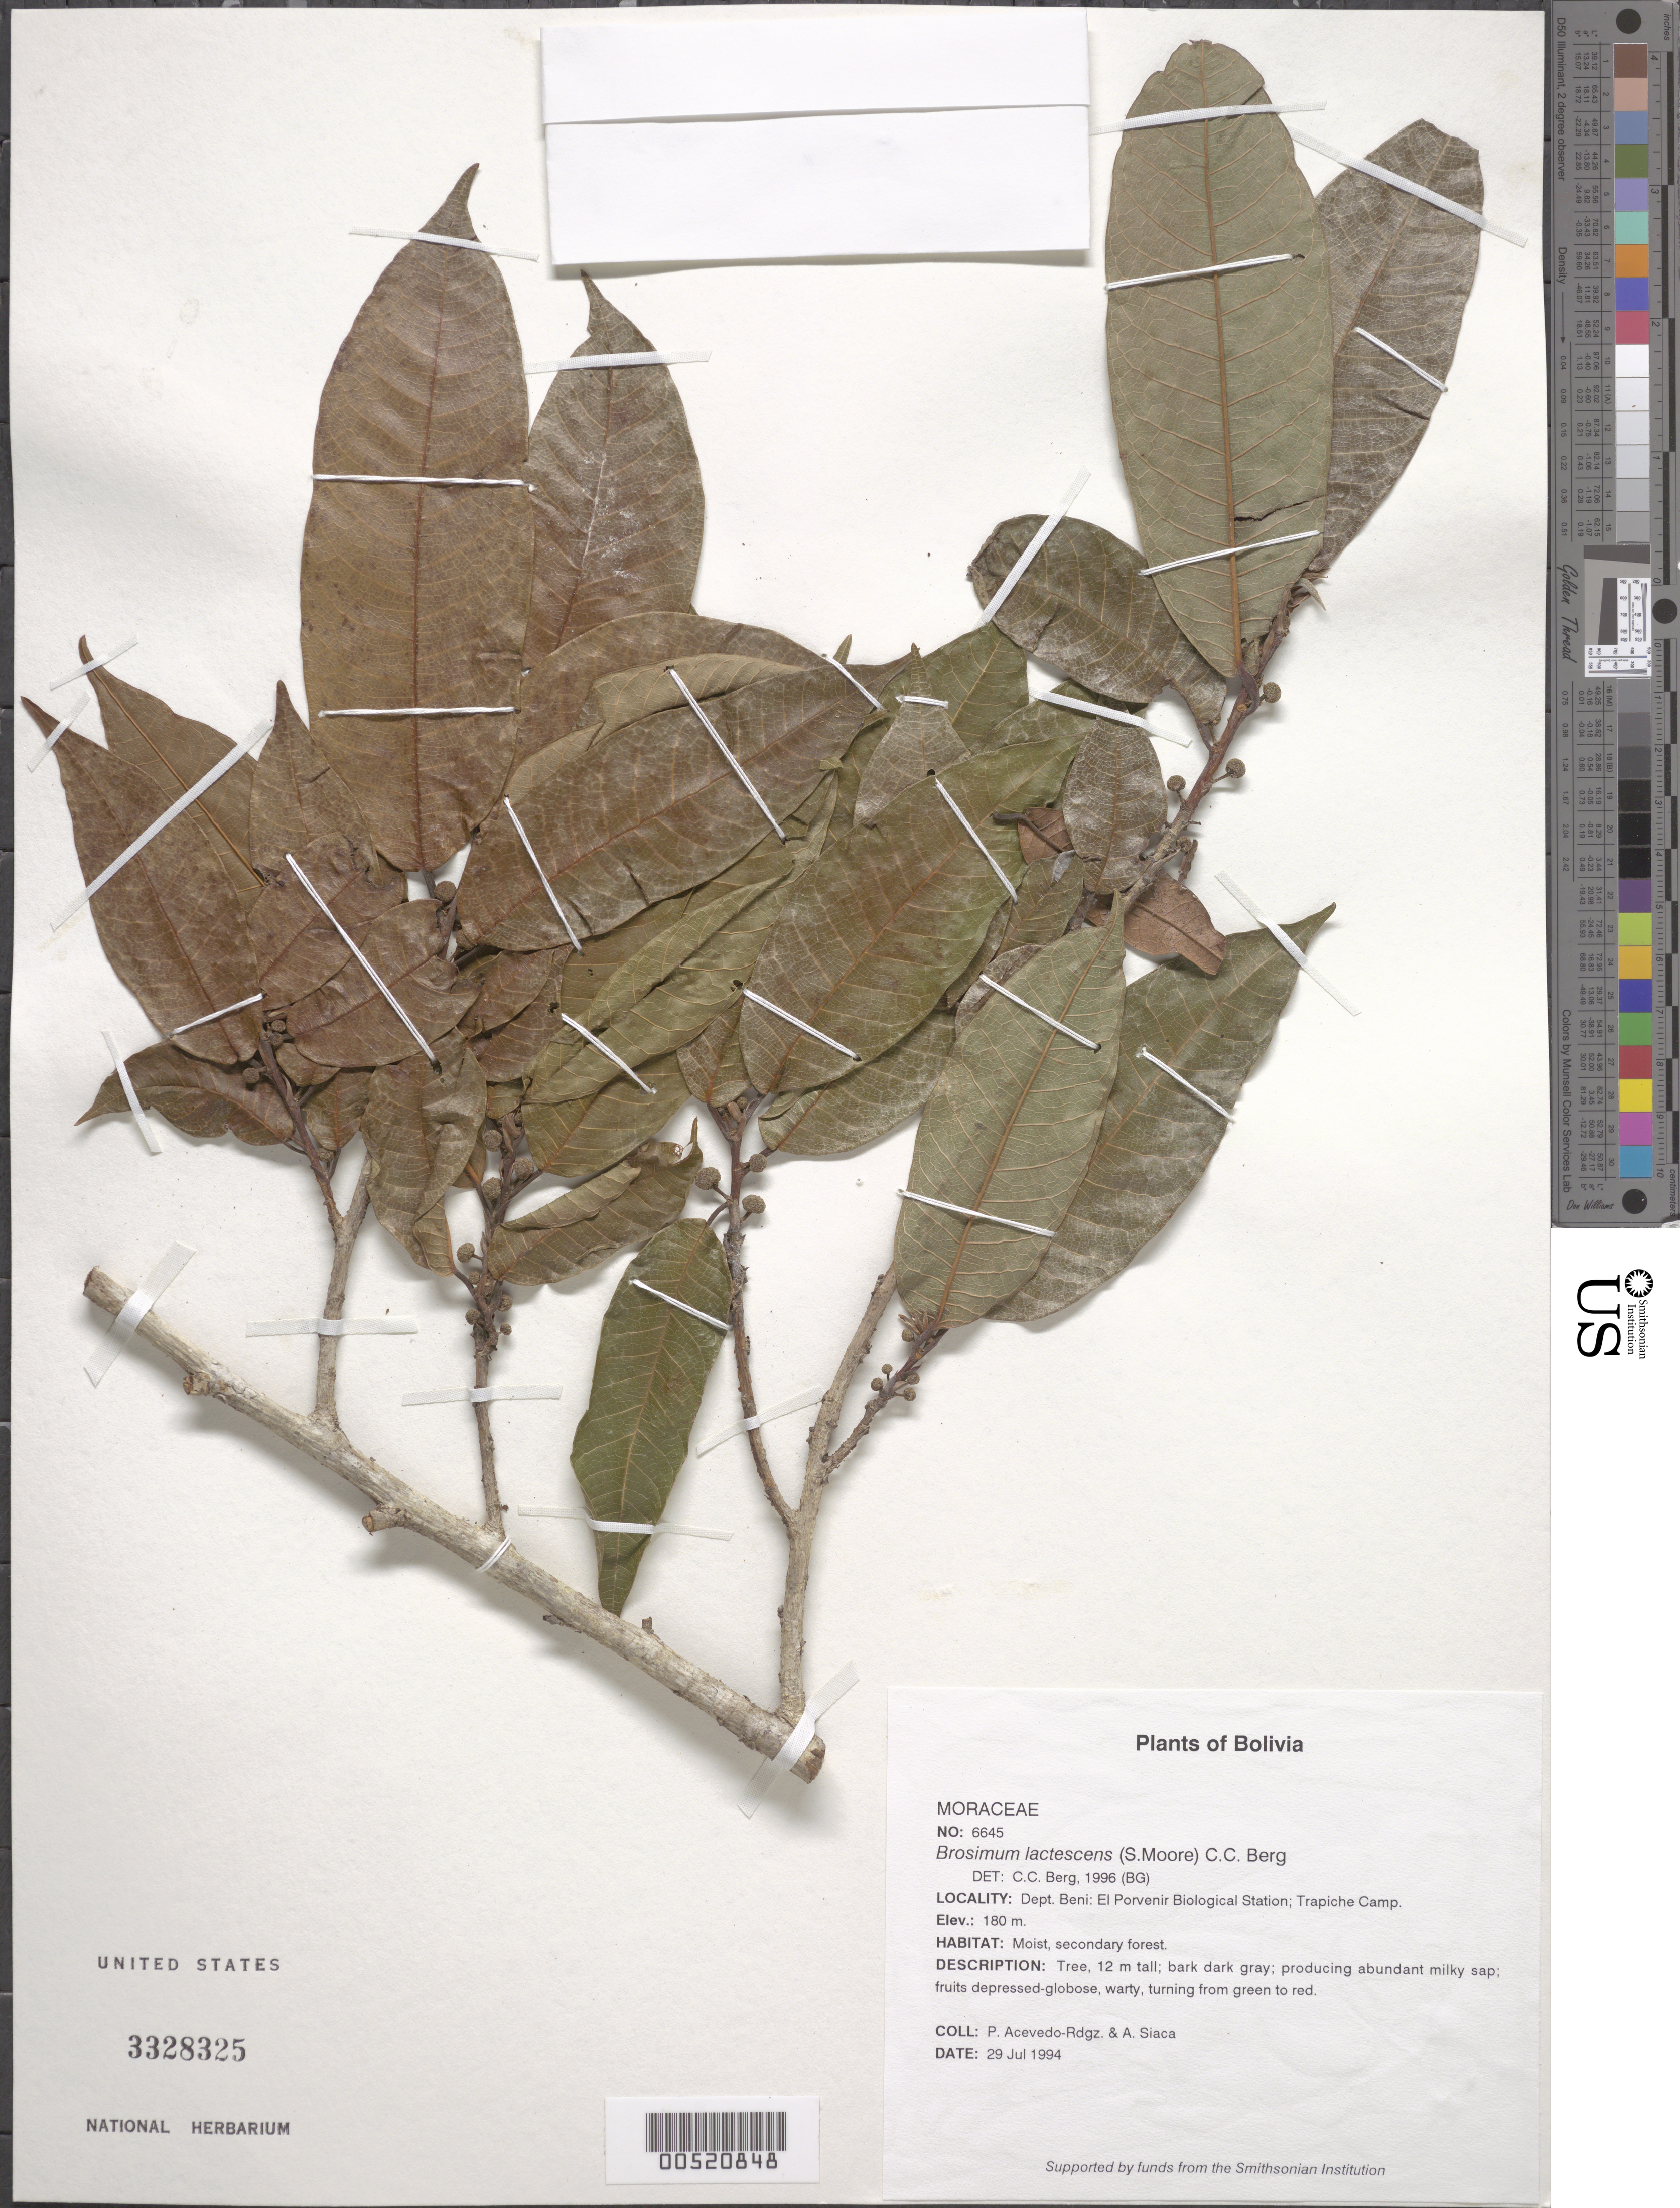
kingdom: Plantae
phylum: Tracheophyta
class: Magnoliopsida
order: Rosales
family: Moraceae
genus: Brosimum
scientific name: Brosimum lactescens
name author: (S. Moore) C.C. Berg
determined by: Berg, C. C.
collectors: P. Acevedo-Rodr. & A. Siaca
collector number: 6645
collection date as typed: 29 Jul 1994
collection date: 1994-07-29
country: Bolivia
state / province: Beni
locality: Depart. Beni, El Porvenir Biological Station. Trapiche Camp.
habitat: Moist, secondary forest.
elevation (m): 180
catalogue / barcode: US 3328325